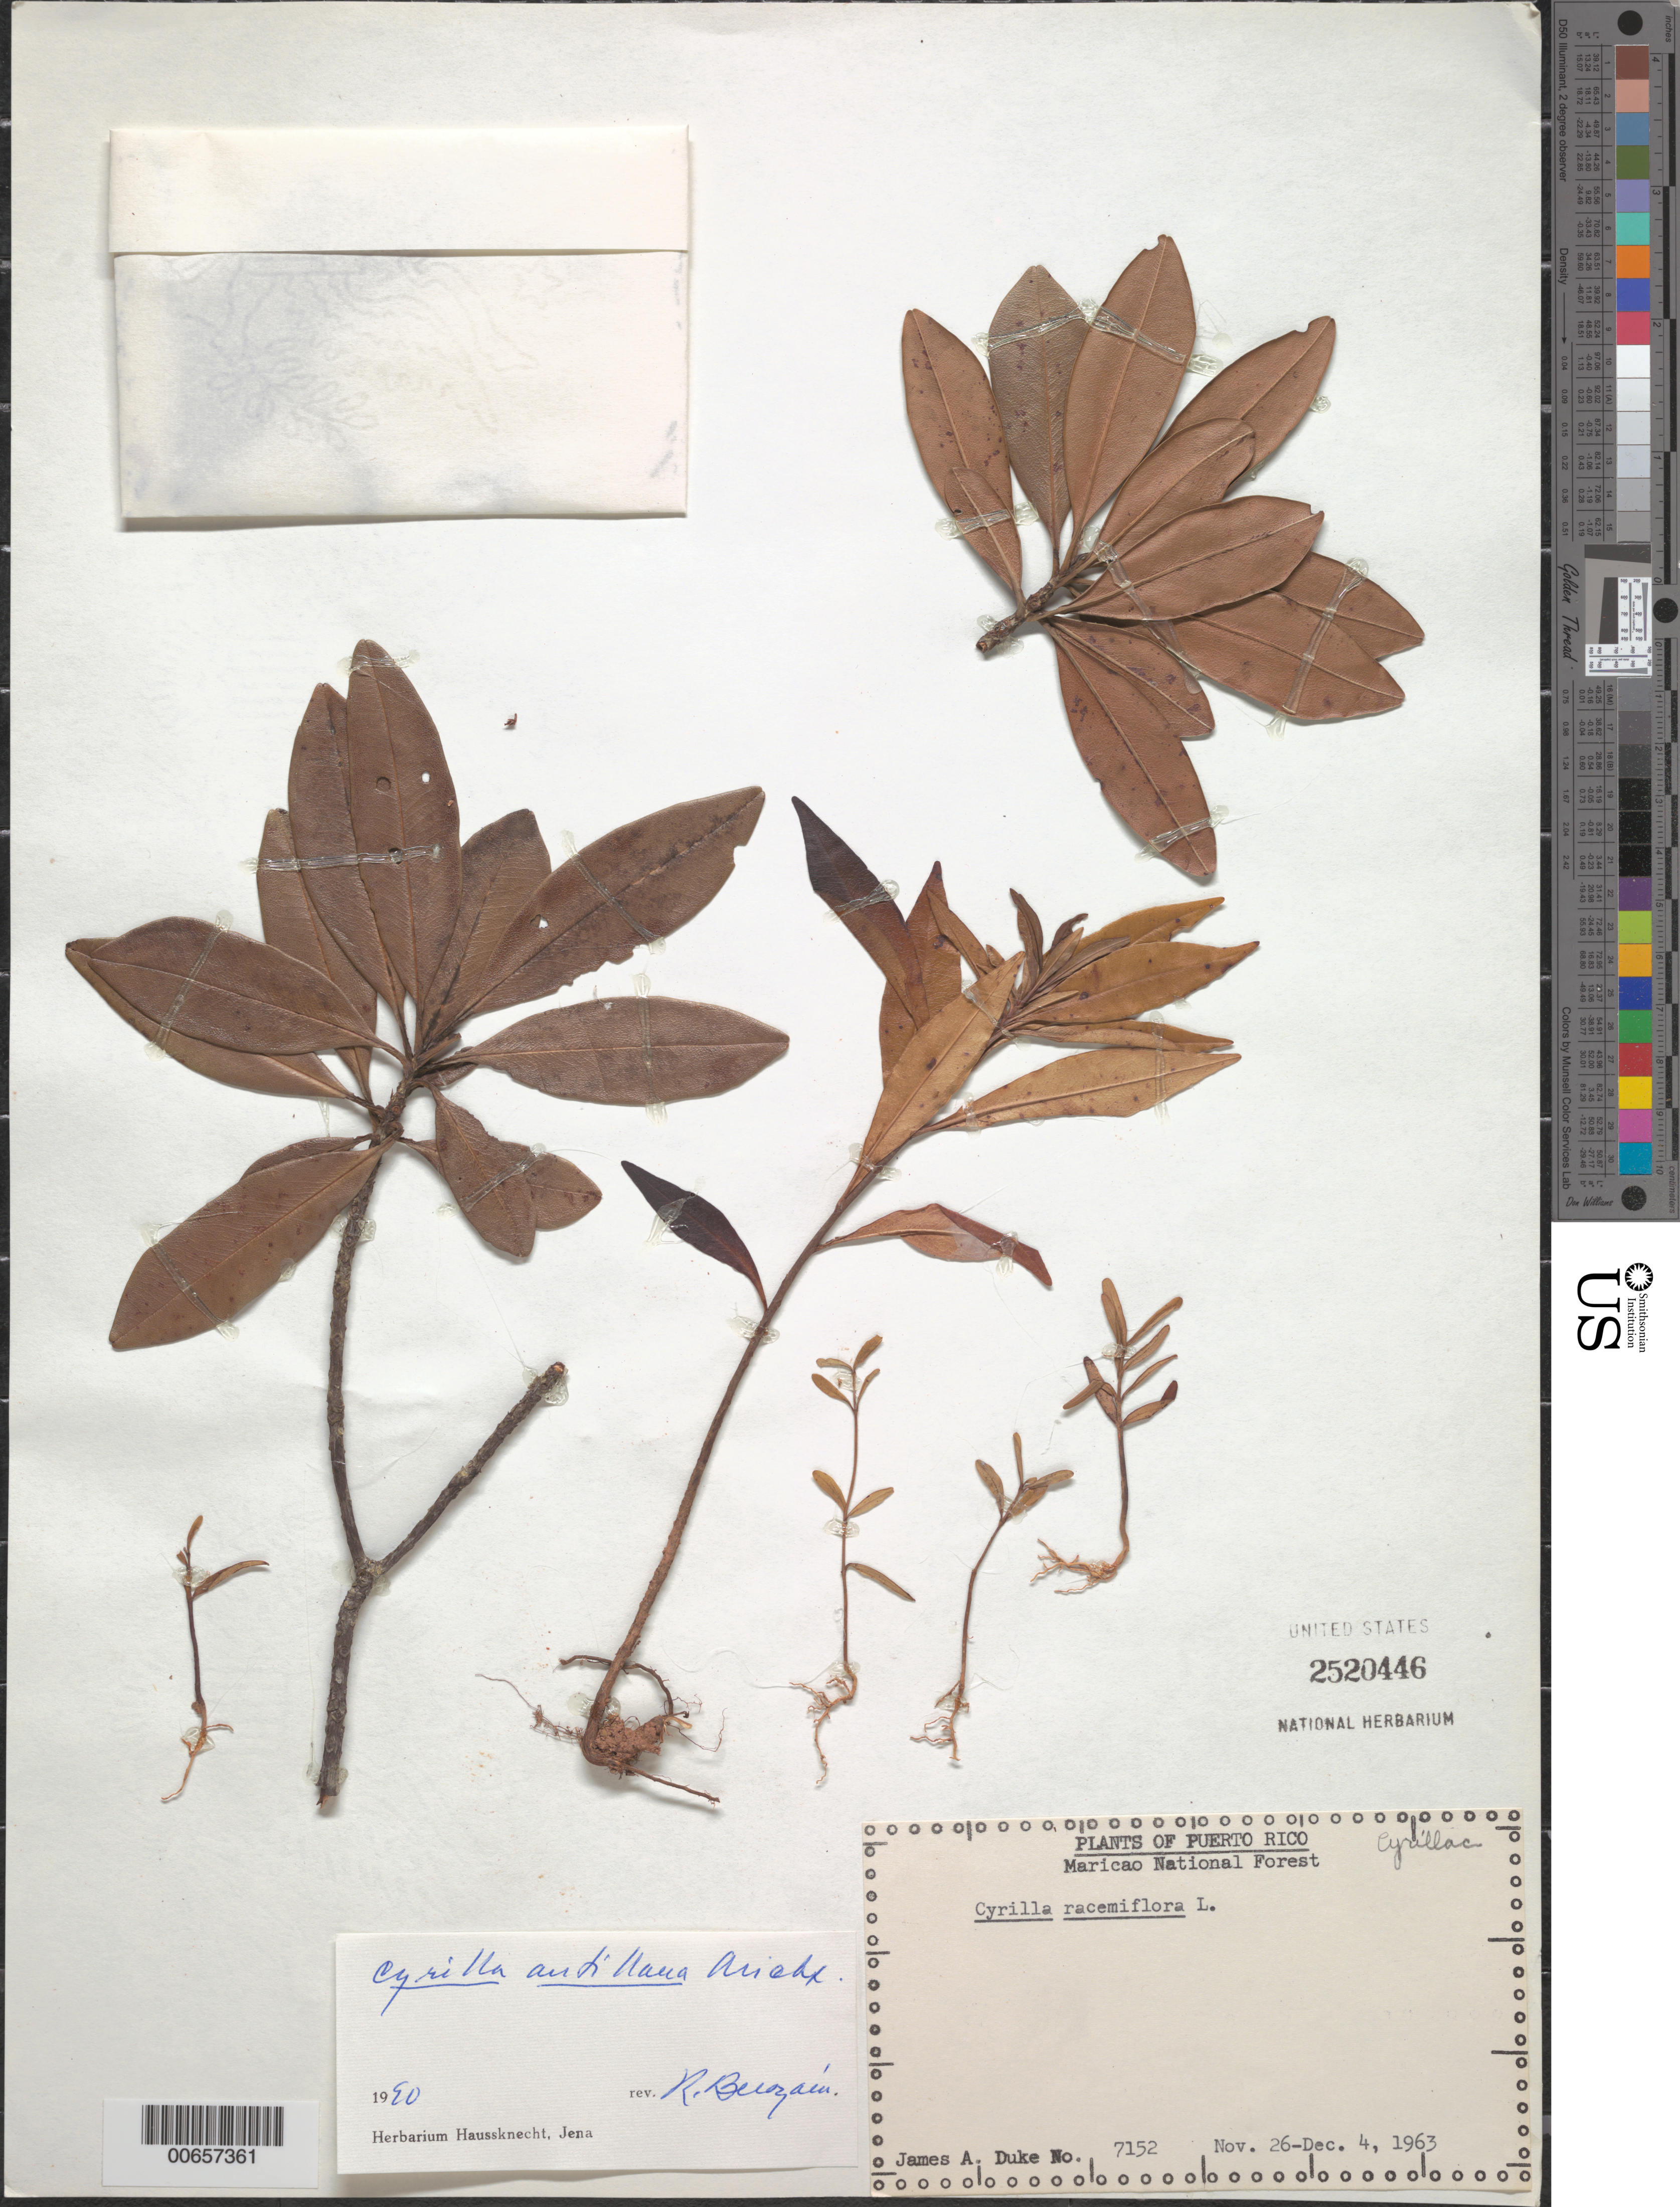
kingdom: Plantae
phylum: Tracheophyta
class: Magnoliopsida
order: Ericales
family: Cyrillaceae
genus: Cyrilla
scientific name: Cyrilla racemiflora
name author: L.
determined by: Berozain, R.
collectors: J. A. Duke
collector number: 7152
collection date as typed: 26 Nov 1963 to 04 Dec 1963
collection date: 1963-11-26/1963-12-04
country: Puerto Rico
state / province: Maricao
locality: Maricao Natl. Forest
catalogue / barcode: US 2520446